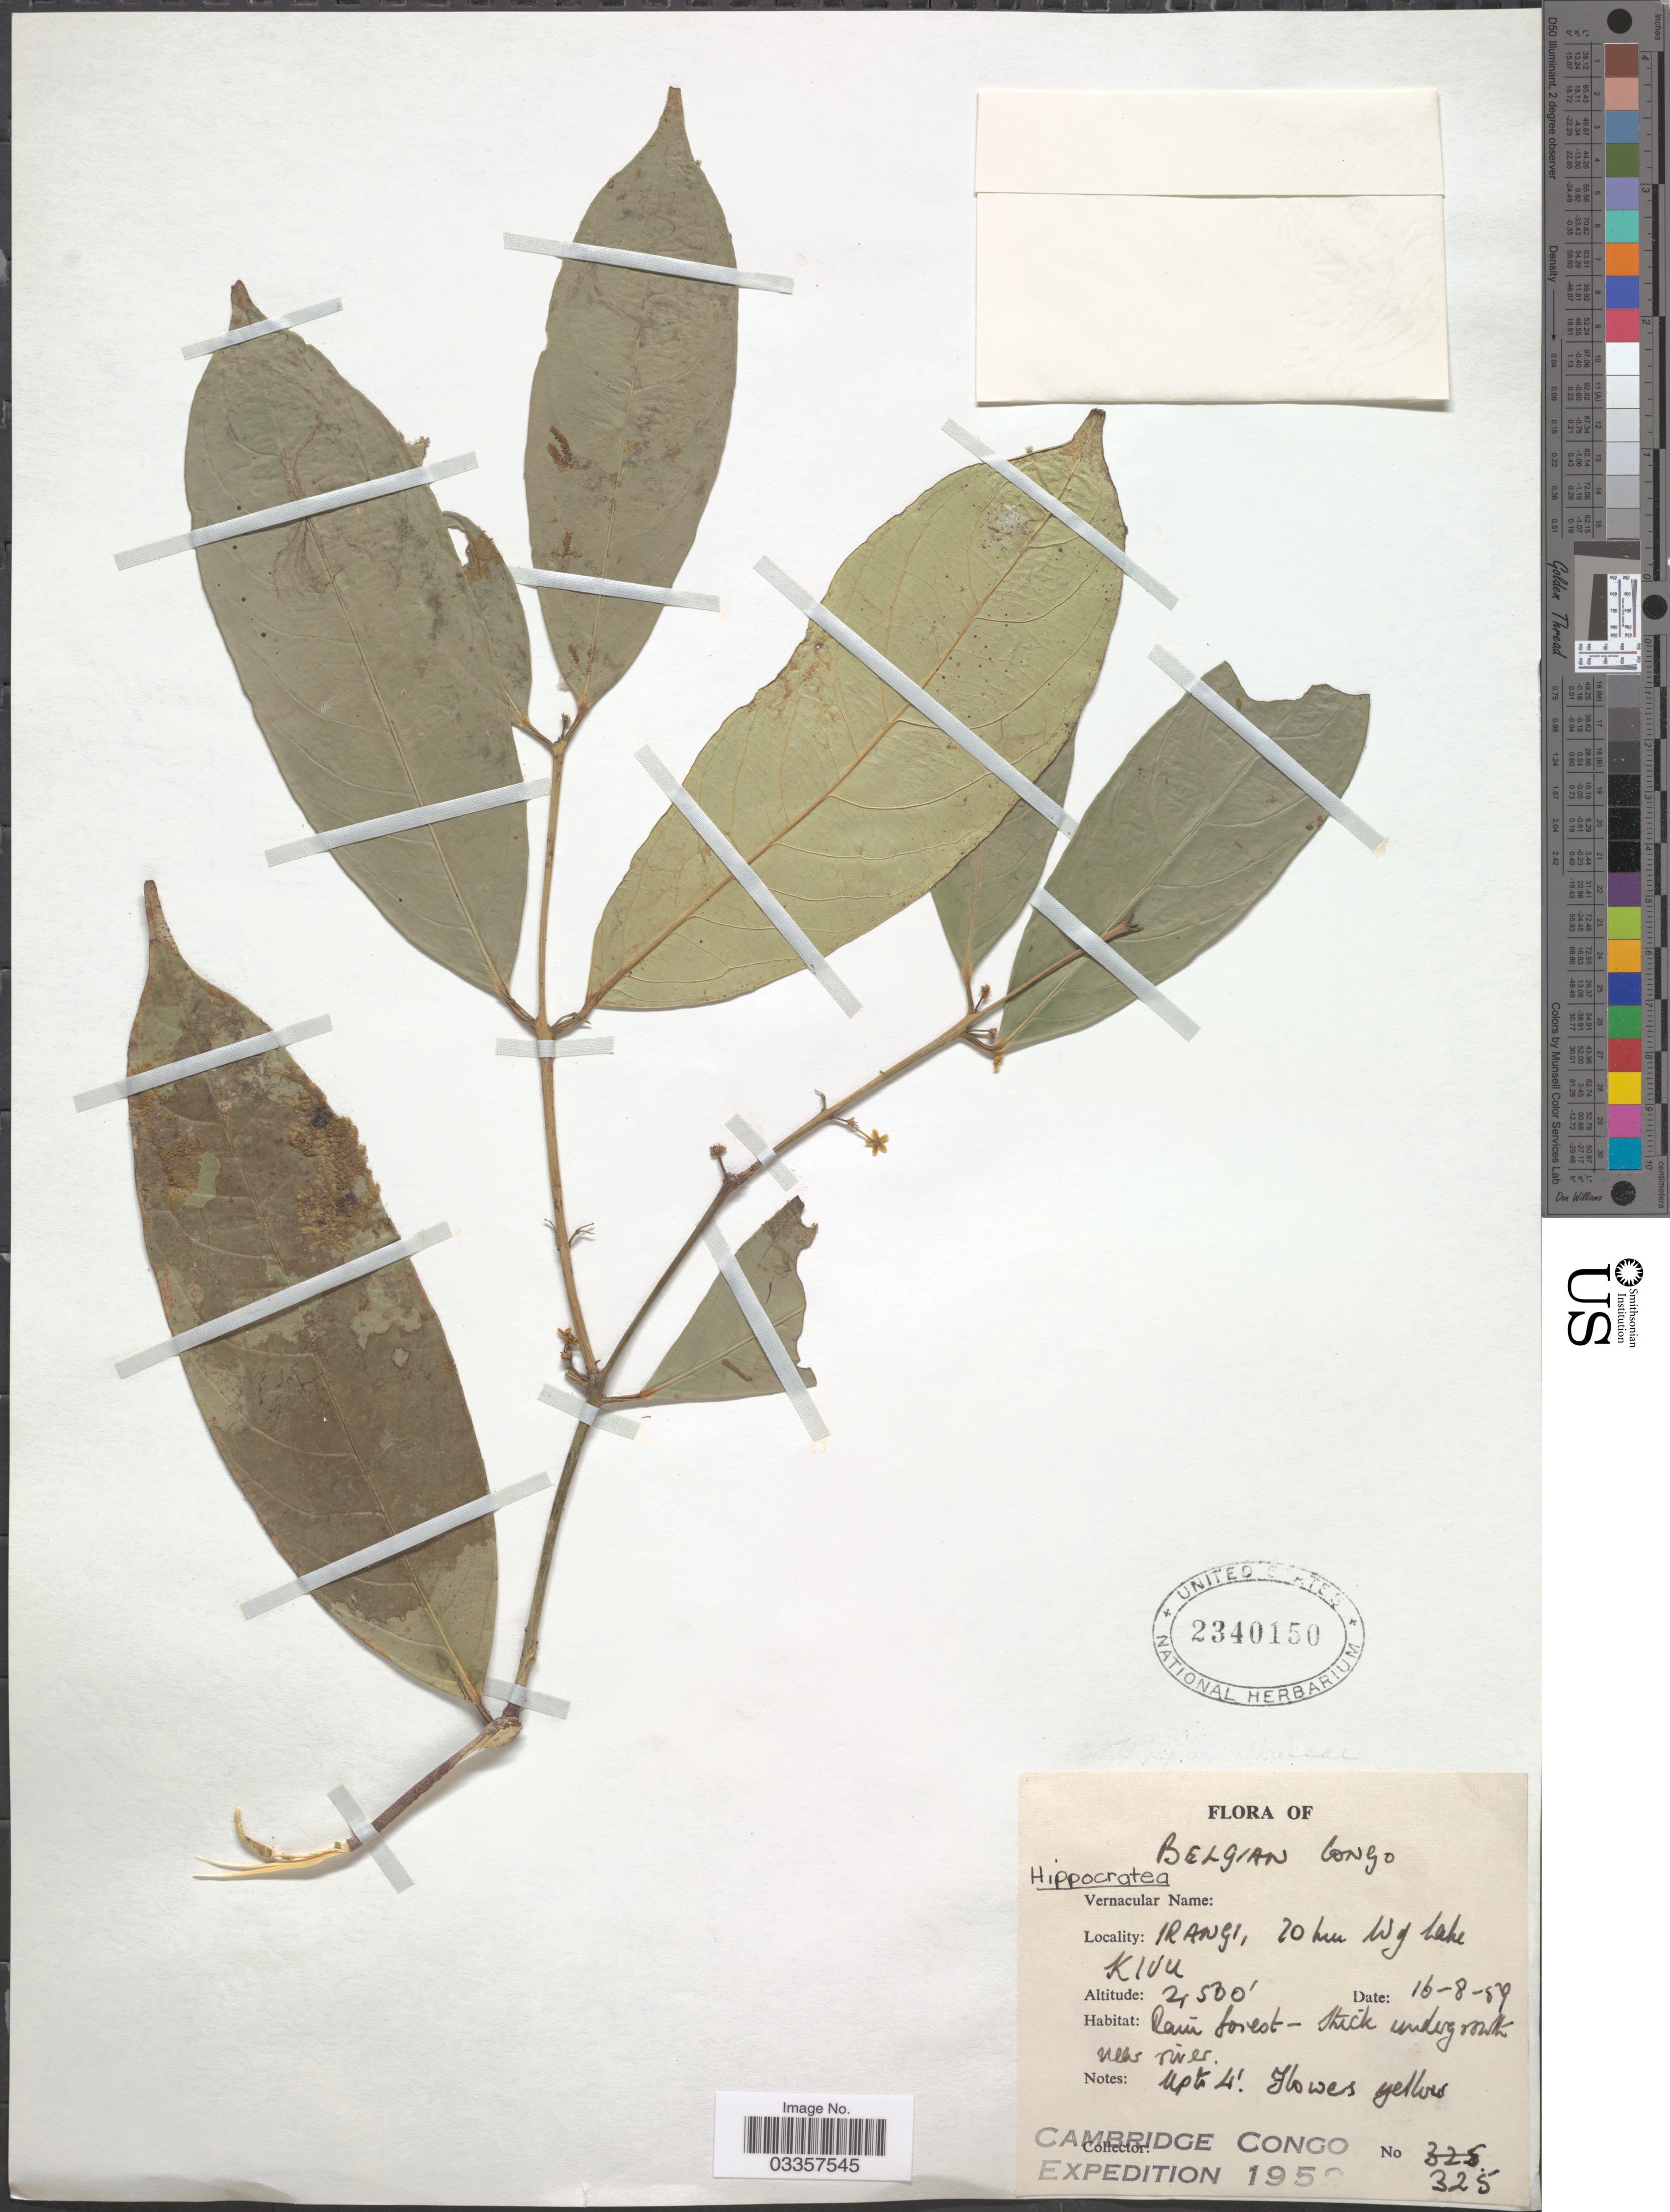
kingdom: Plantae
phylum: Tracheophyta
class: Magnoliopsida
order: Celastrales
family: Celastraceae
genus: Hippocratea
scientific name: Hippocratea sp.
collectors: Cambridge Congo Expedition 1959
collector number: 325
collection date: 1959-08-16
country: Congo, Democratic Republic of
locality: Belgian Congo. Irangi, 20 km W of Lake Kivu.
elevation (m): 762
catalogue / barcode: US 2340150